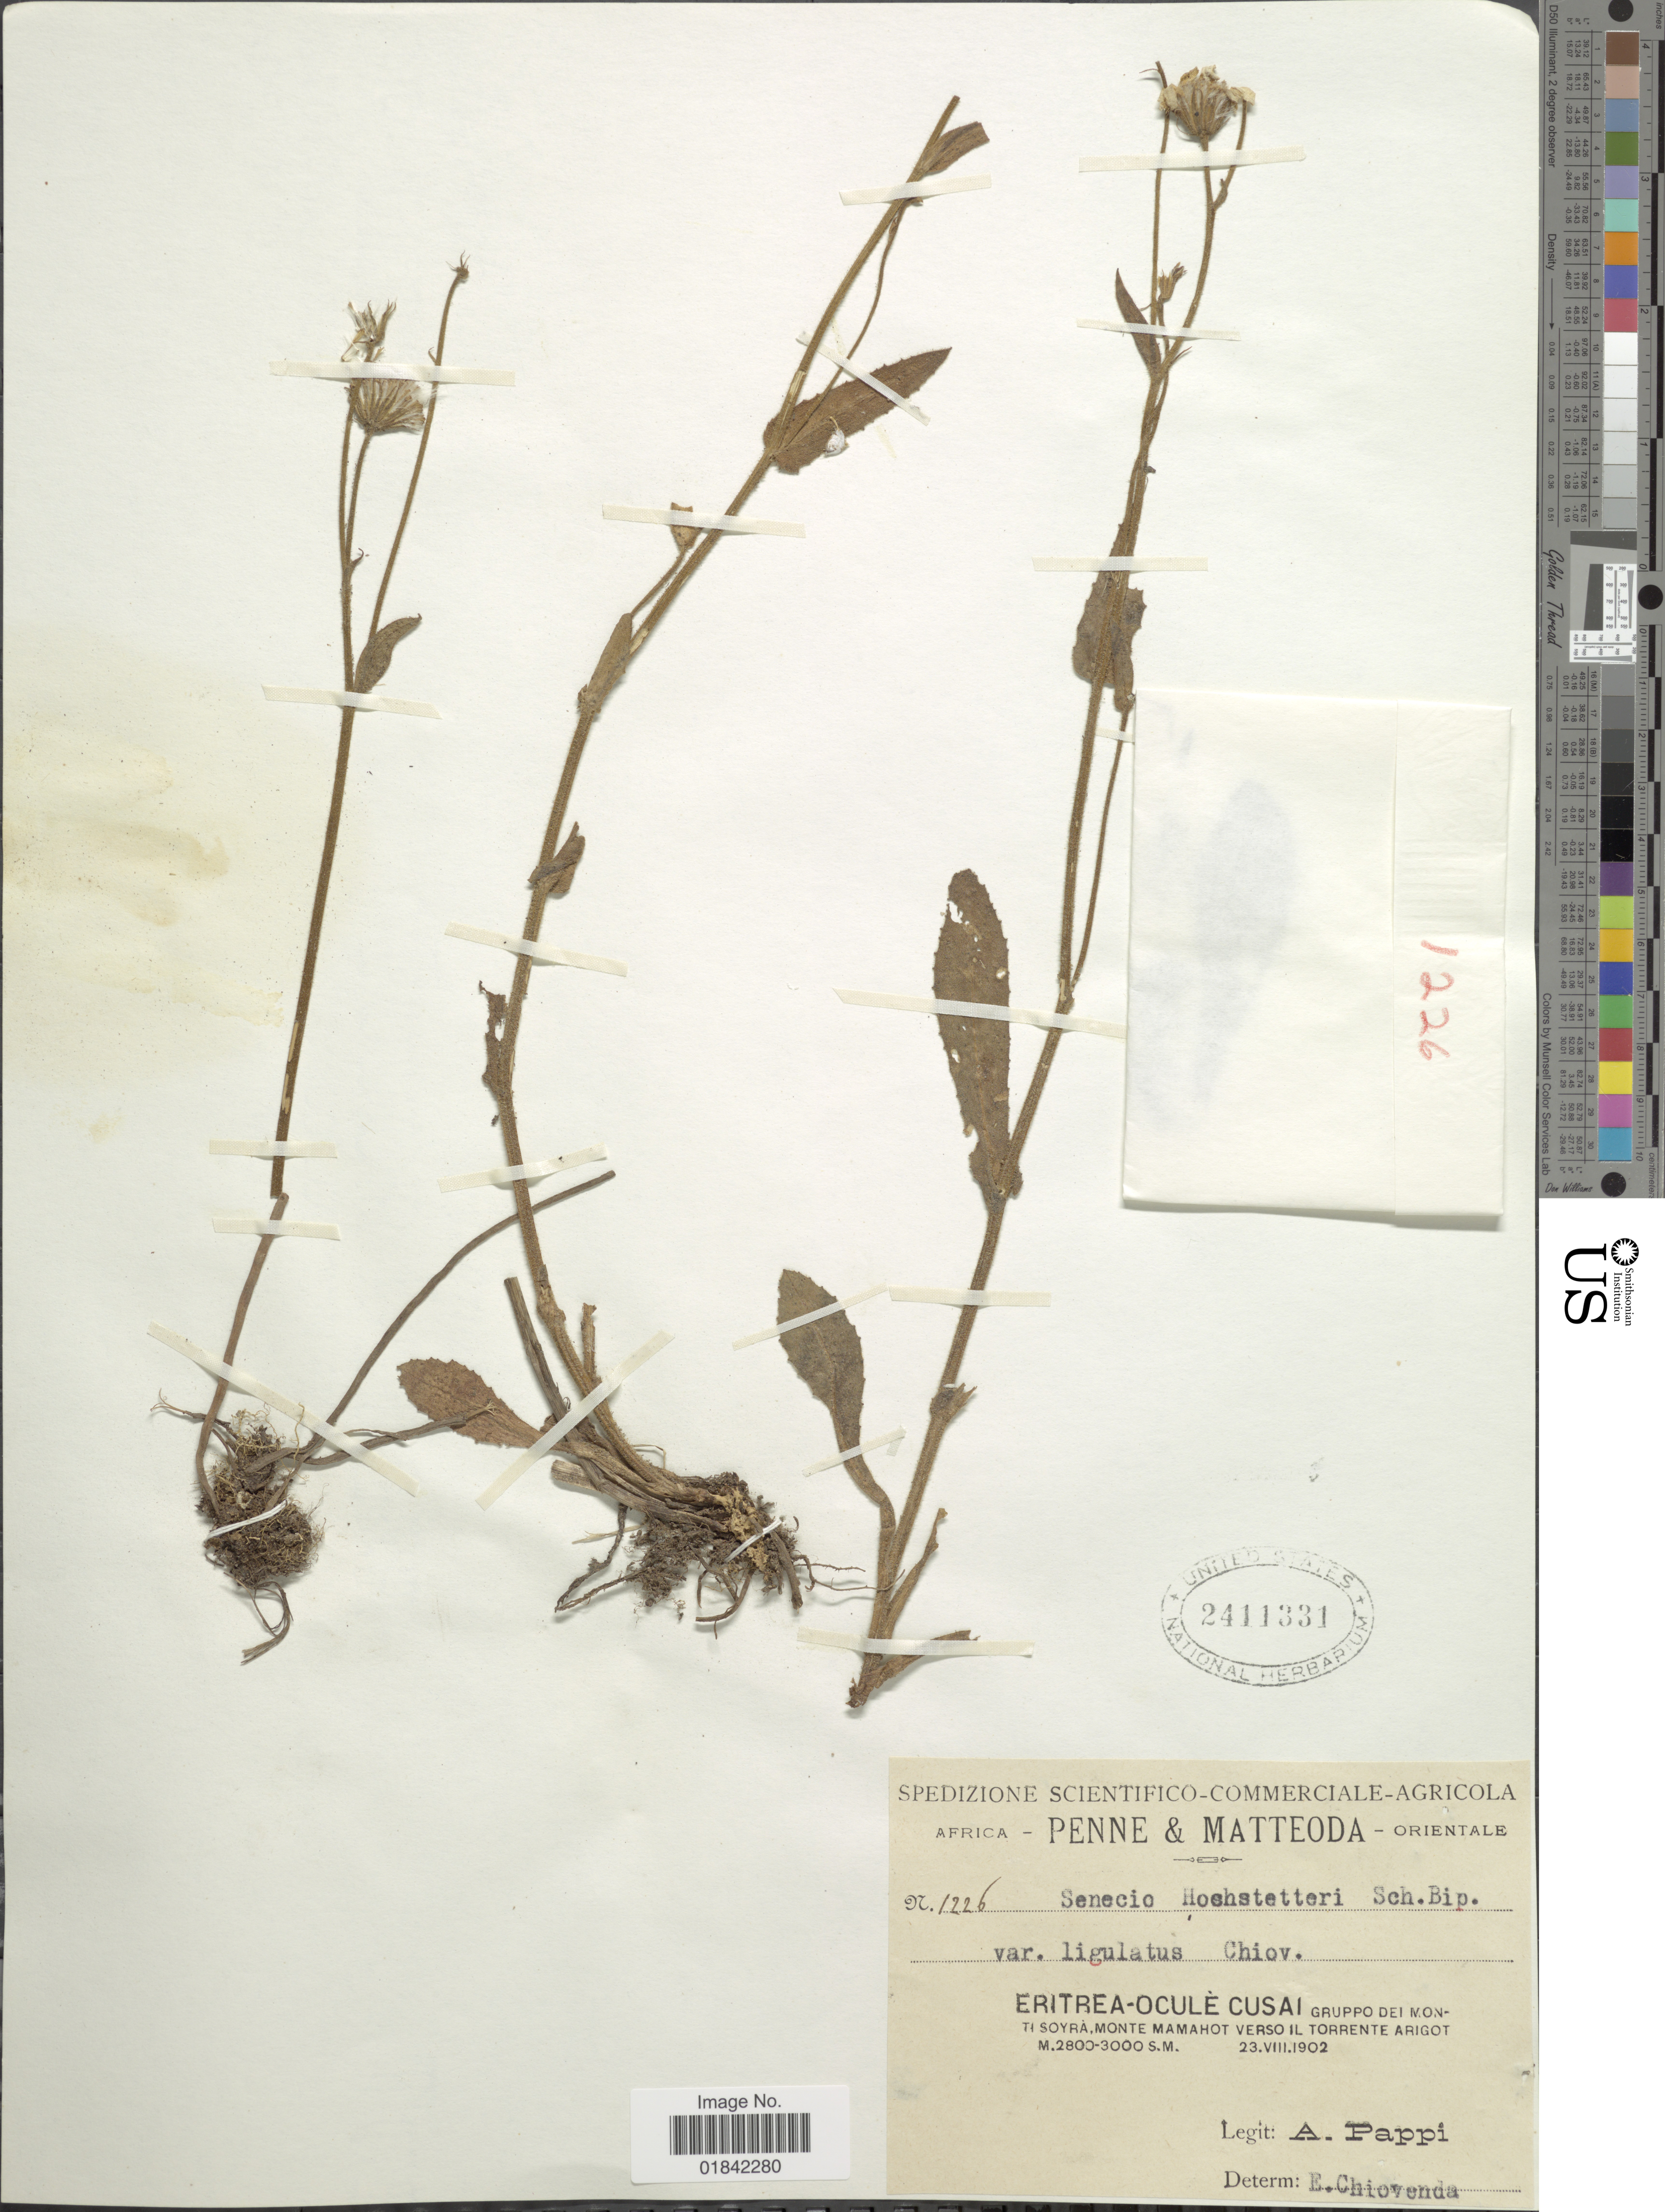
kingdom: Plantae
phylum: Tracheophyta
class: Magnoliopsida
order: Asterales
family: Asteraceae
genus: Senecio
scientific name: Senecio hochstetteri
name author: Sch. Bip.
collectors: A. Pappi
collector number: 1226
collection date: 1902-08-23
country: Eritrea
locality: Eritrea-Ocule Cusai, Gruppo Dei Monti Soyra, Monte Mamahot verso Il Torrente Arigot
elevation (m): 2800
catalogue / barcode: US 2411331